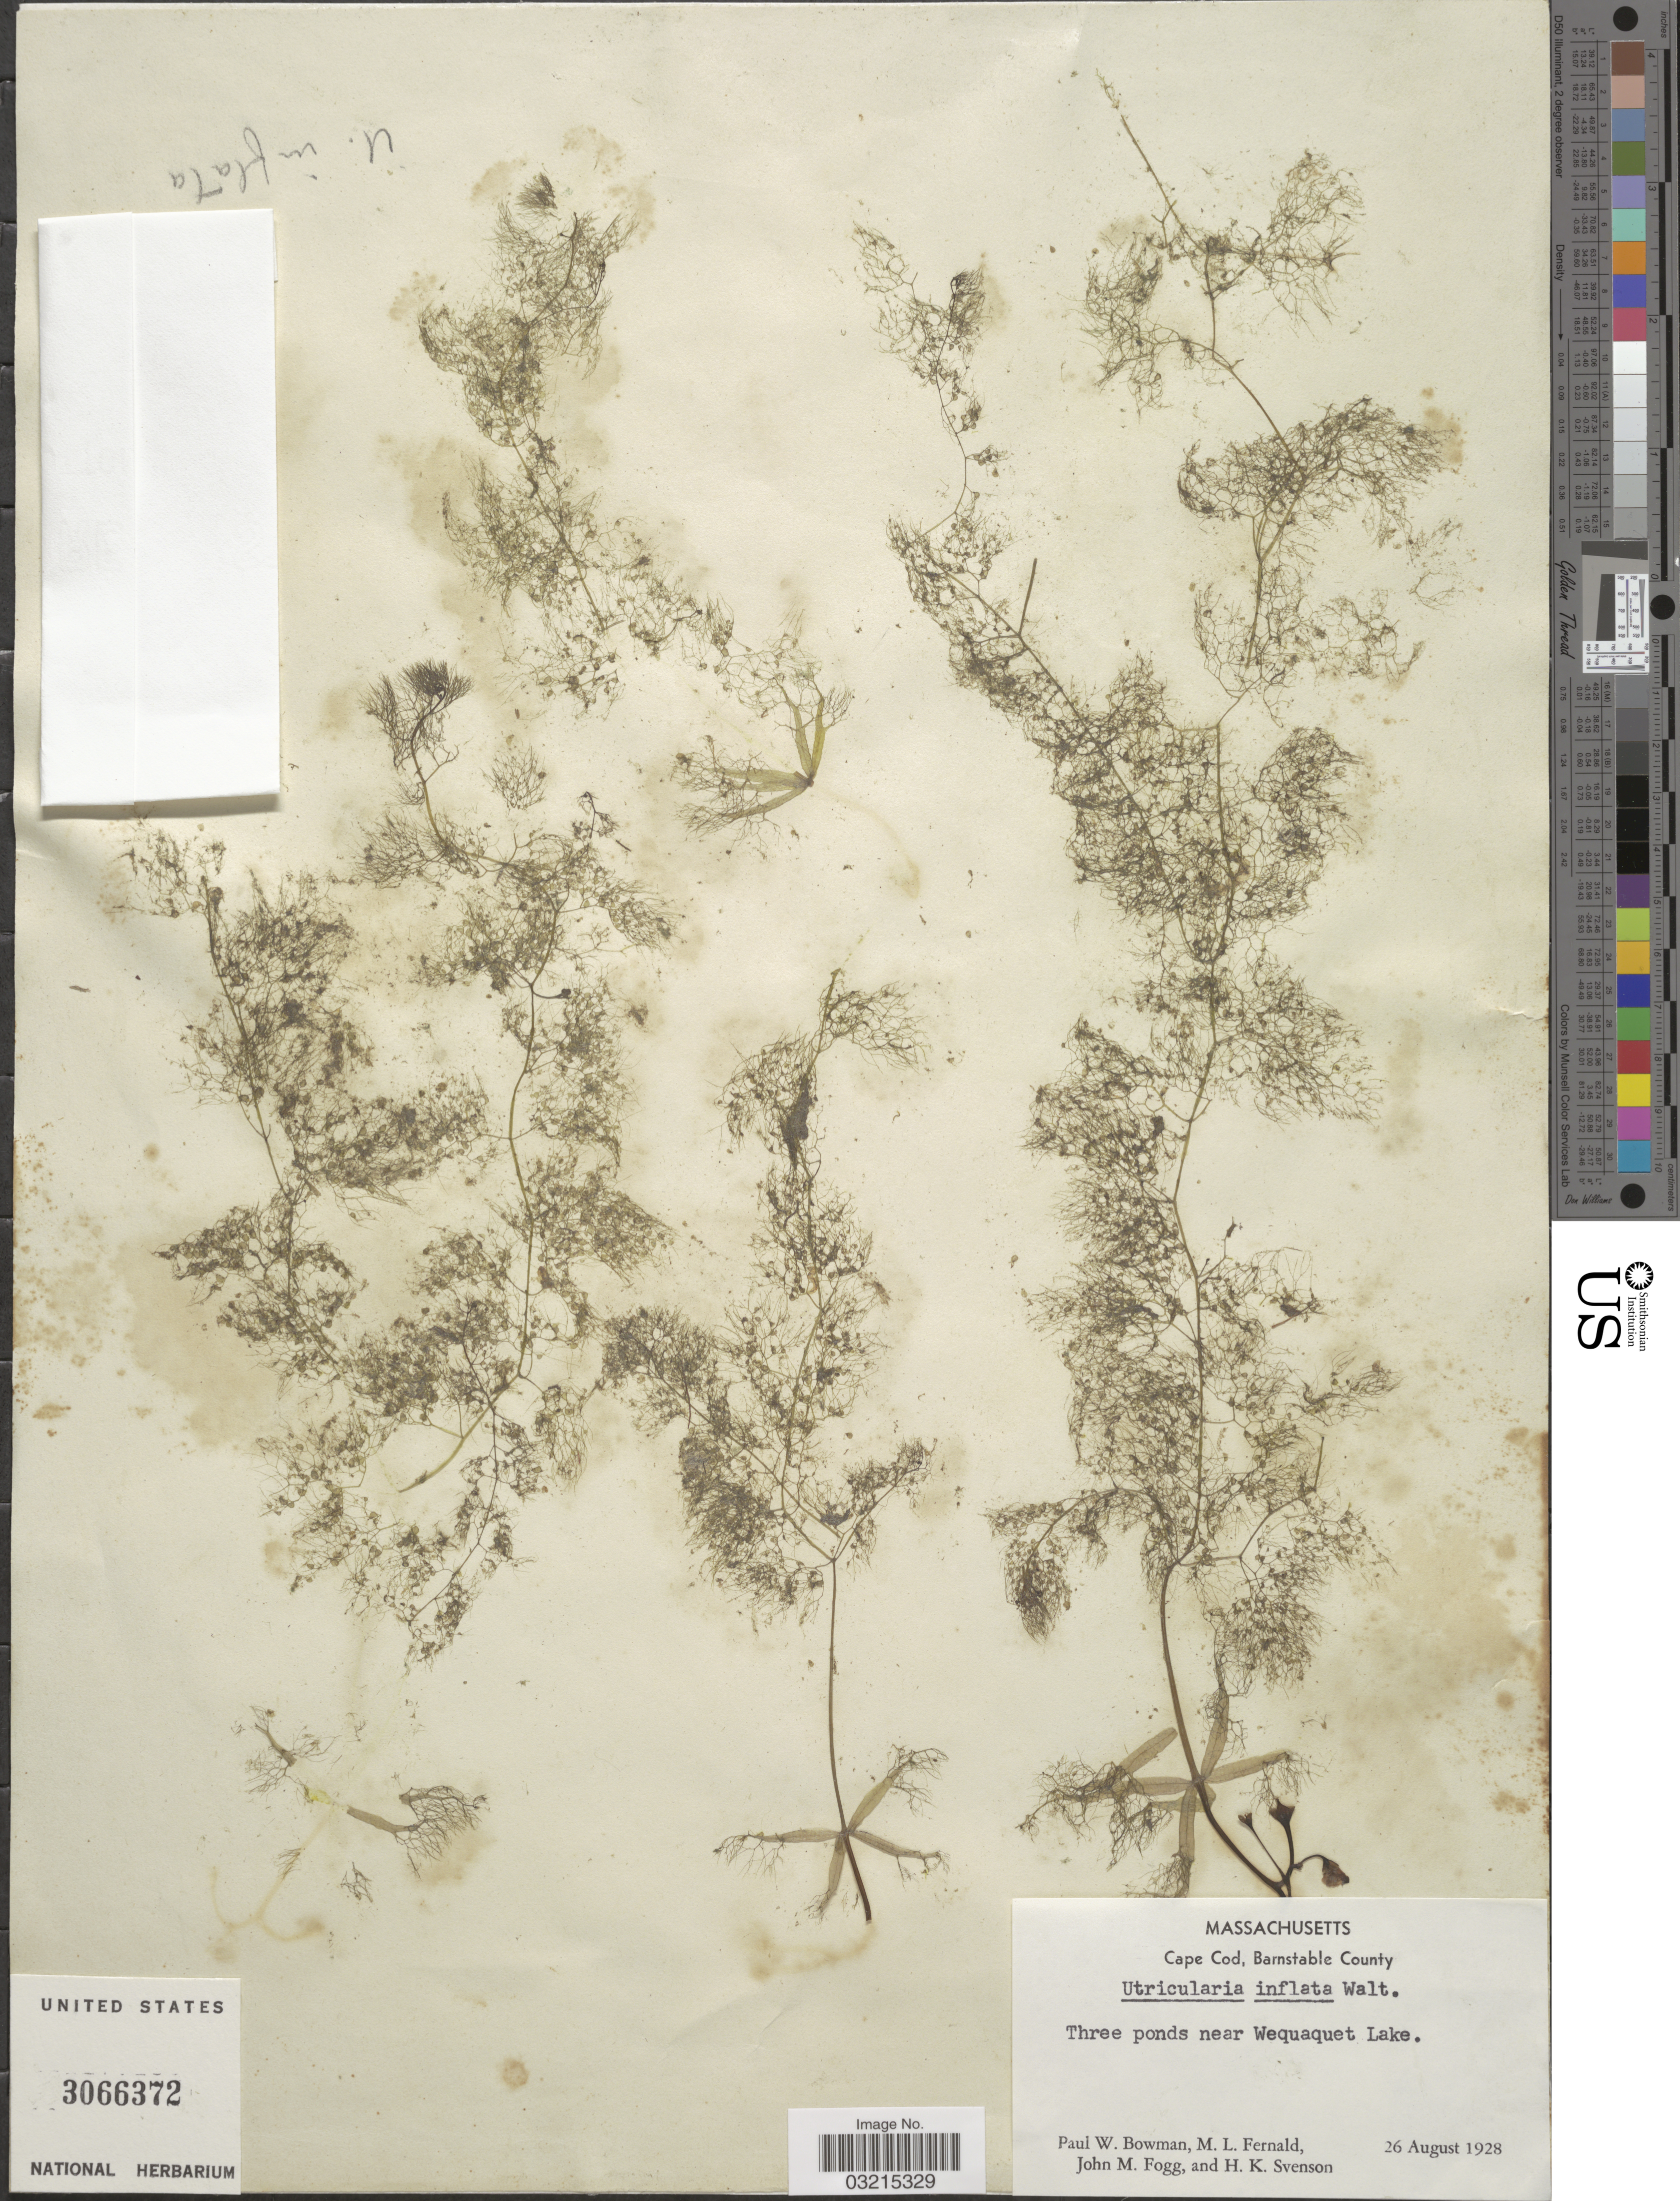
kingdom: Plantae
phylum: Tracheophyta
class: Magnoliopsida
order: Lamiales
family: Lentibulariaceae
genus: Utricularia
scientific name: Utricularia inflata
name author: Walter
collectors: P. Bowman, M. L. Fernald, J. Fogg & H. K. Svenson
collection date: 1928-08-26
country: United States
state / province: Massachusetts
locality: Cape Cod, Barnstable County. Three ponds near Wequaquet Lake.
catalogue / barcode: US 3066372